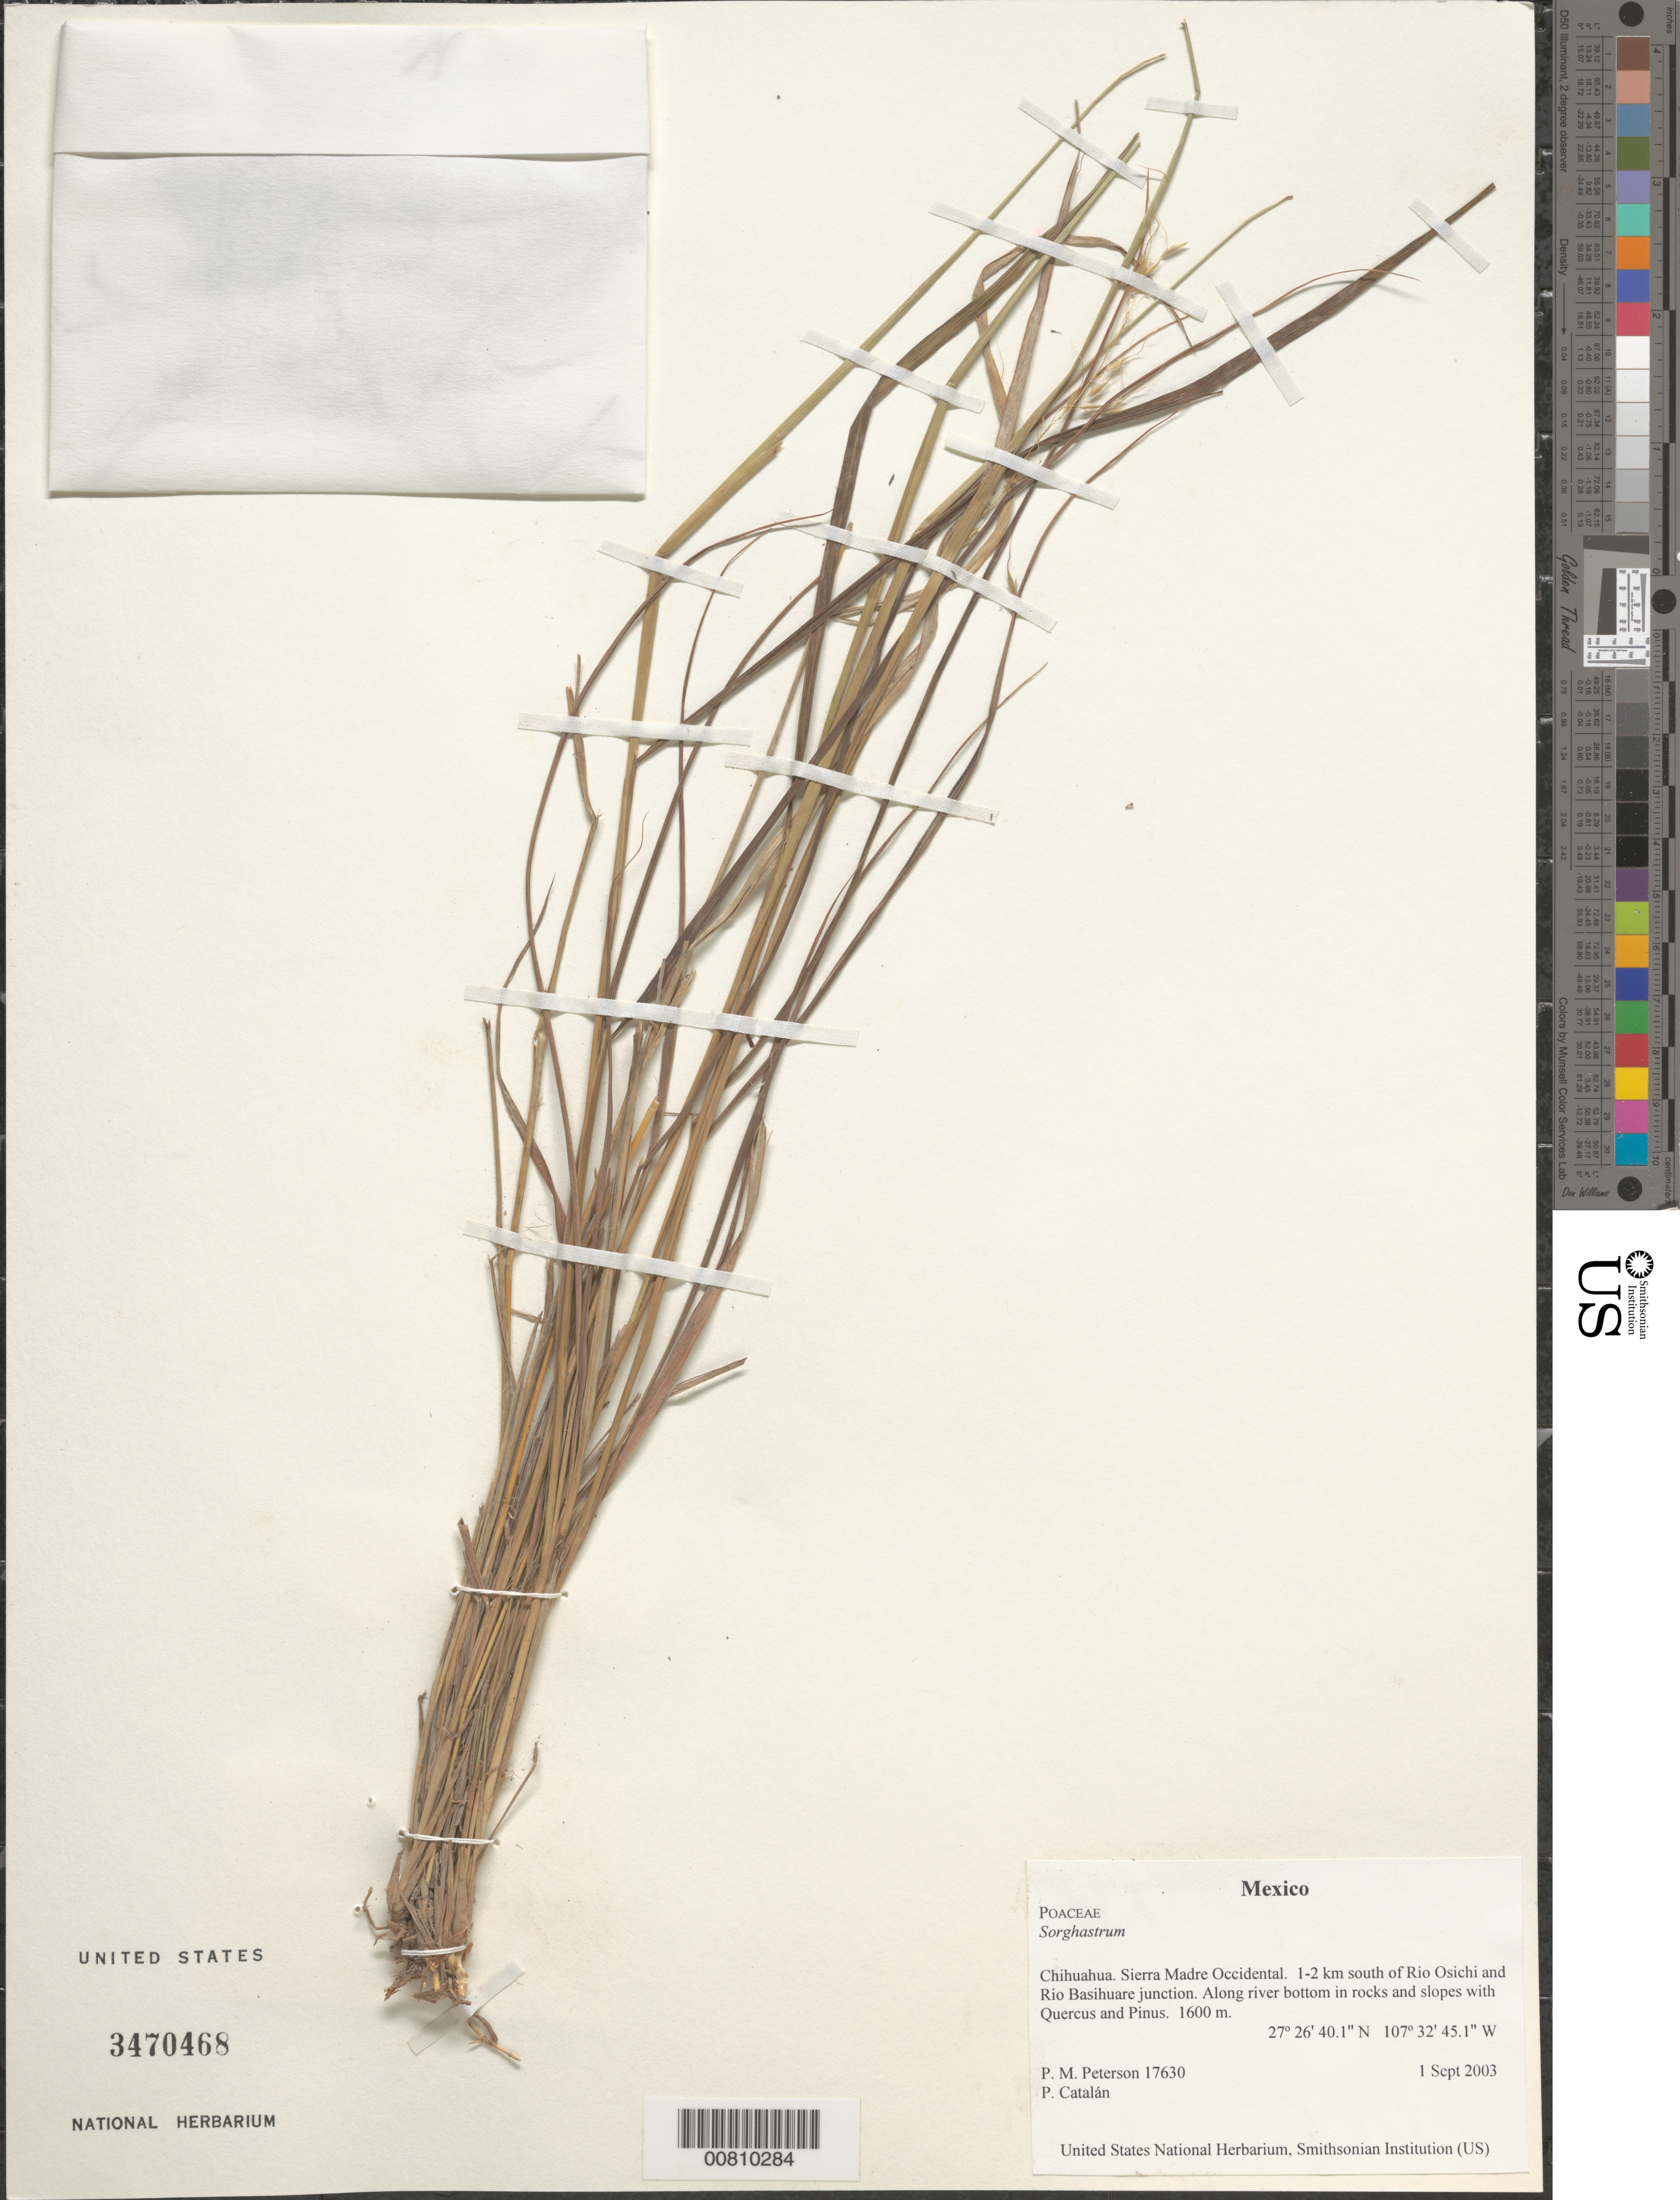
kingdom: Plantae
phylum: Tracheophyta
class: Liliopsida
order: Poales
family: Poaceae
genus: Sorghastrum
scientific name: Sorghastrum sp.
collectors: P. M. Peterson & P. Catalán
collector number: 17630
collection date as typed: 01 Sep 2003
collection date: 2003-09-01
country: Mexico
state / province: Chihuahua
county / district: Sierra Madre Occidental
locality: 1-2 km south of Rio Osichi and Rio Basihuare junction. Along river bottom in rocks and slopes with Quercus and Pinus.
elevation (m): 1600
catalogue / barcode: US 3470468